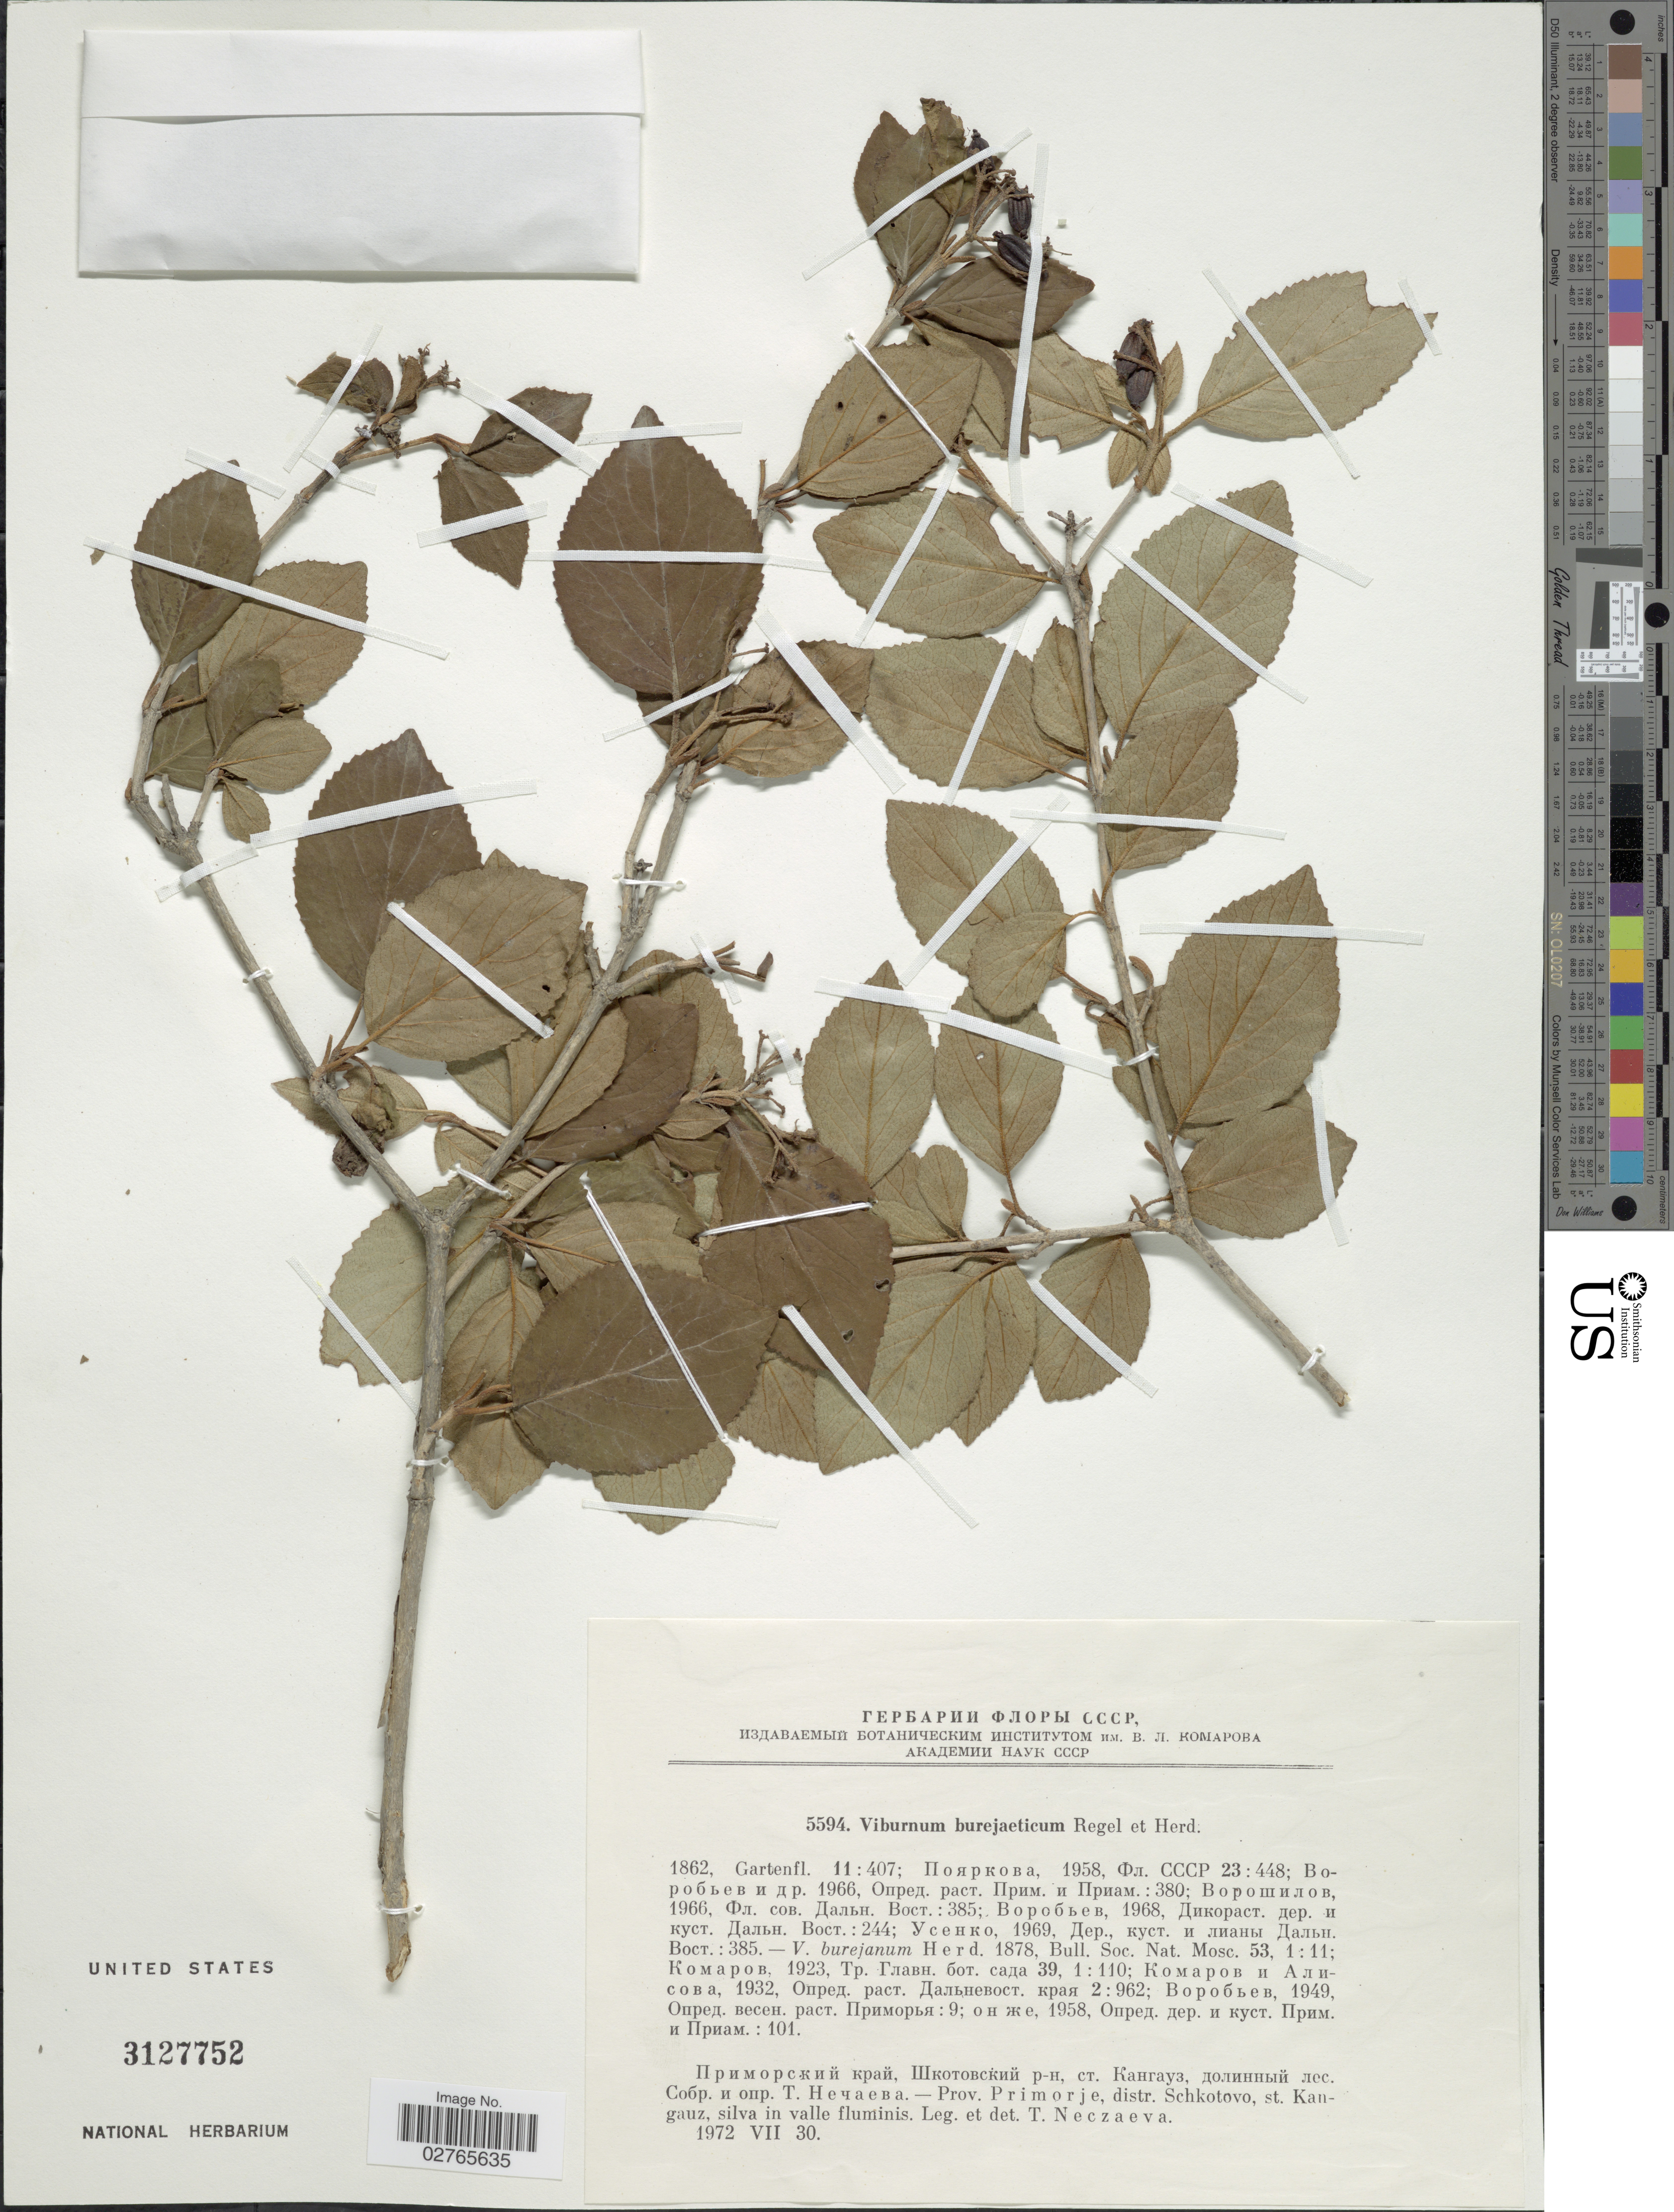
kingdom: Plantae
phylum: Tracheophyta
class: Magnoliopsida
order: Dipsacales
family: Viburnaceae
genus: Viburnum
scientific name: Viburnum burejaeticum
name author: Regel & Herd.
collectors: T. Neczaeva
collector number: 5594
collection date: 1972-08-30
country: Russian Federation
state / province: Primorsky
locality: Prov. Primorje, distr. Schkotovo, st. Kangauz, silva in valle fluminis.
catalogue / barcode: US 3127752